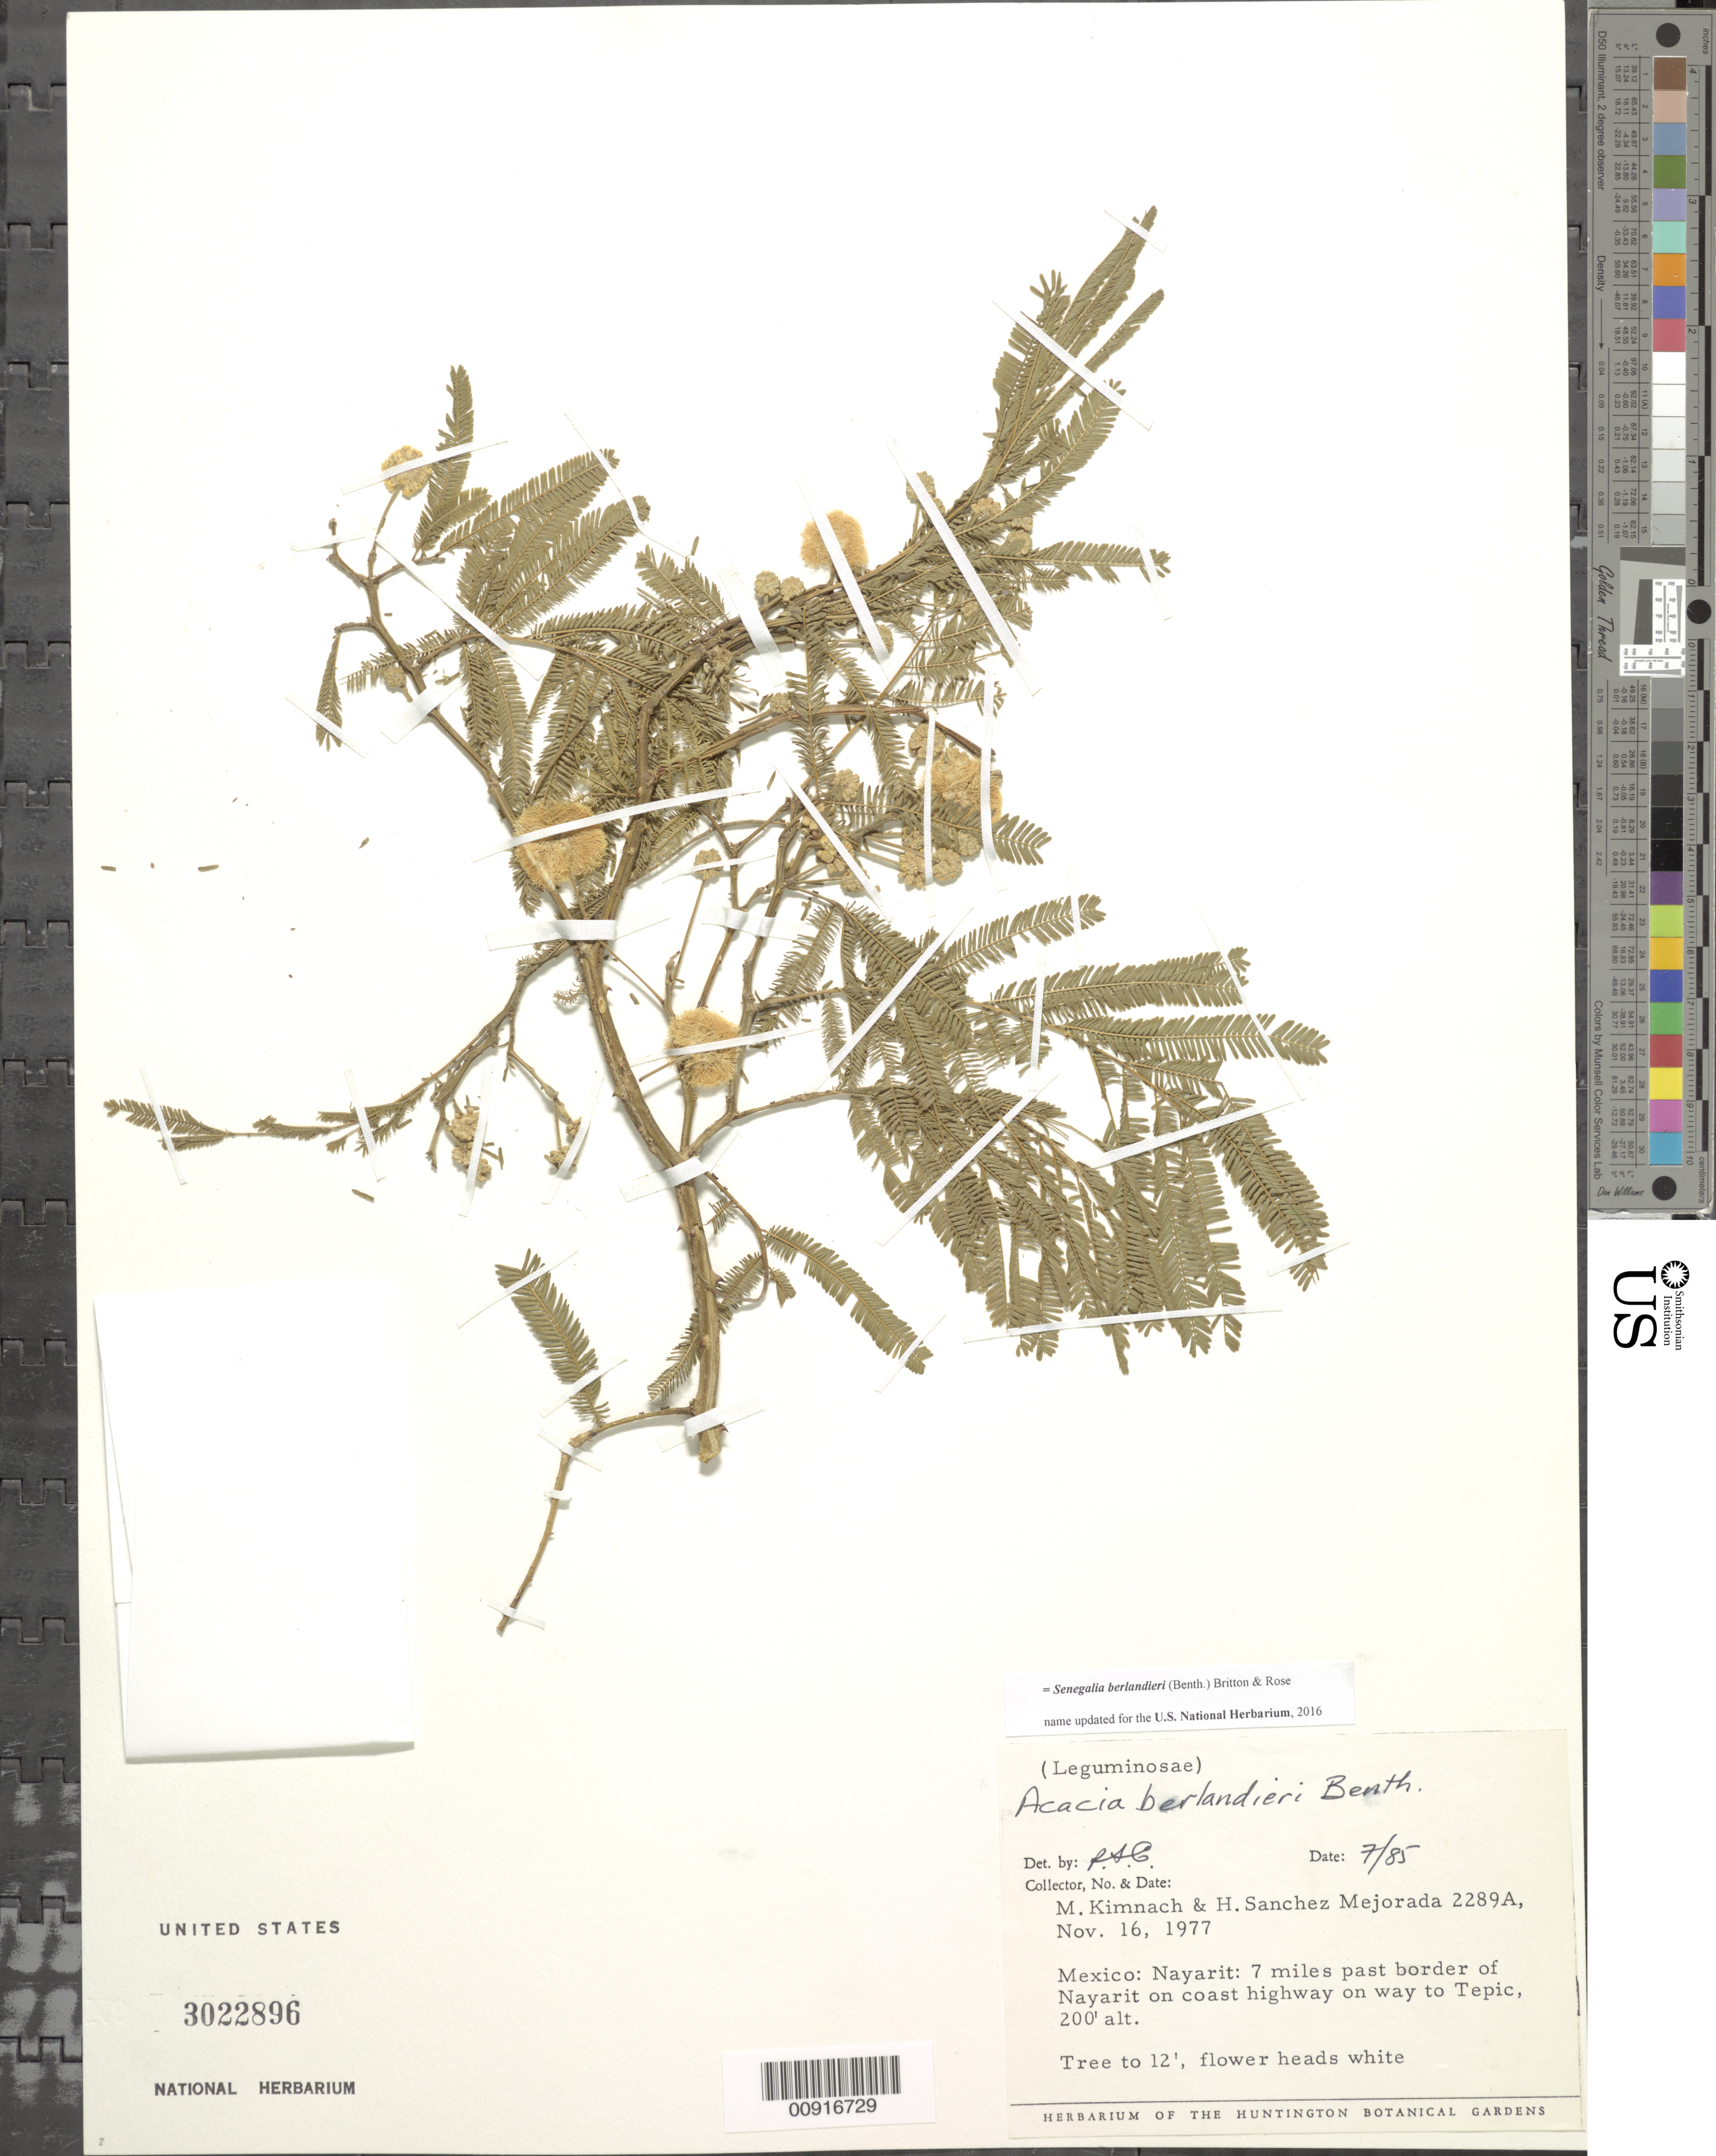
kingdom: Plantae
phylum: Tracheophyta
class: Magnoliopsida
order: Fabales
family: Fabaceae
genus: Senegalia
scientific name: Senegalia berlandieri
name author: (Benth.) Britton & Rose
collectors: M. W. Kimnach & H. Sánchez-Mejorada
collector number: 2289 A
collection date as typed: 16 Nov 1977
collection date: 1977-11-16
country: Mexico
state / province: Nayarit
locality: Nayarit: 7 miles past border of Nayarit on coast highwat on way to Tepic.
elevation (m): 61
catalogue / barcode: US 3022896